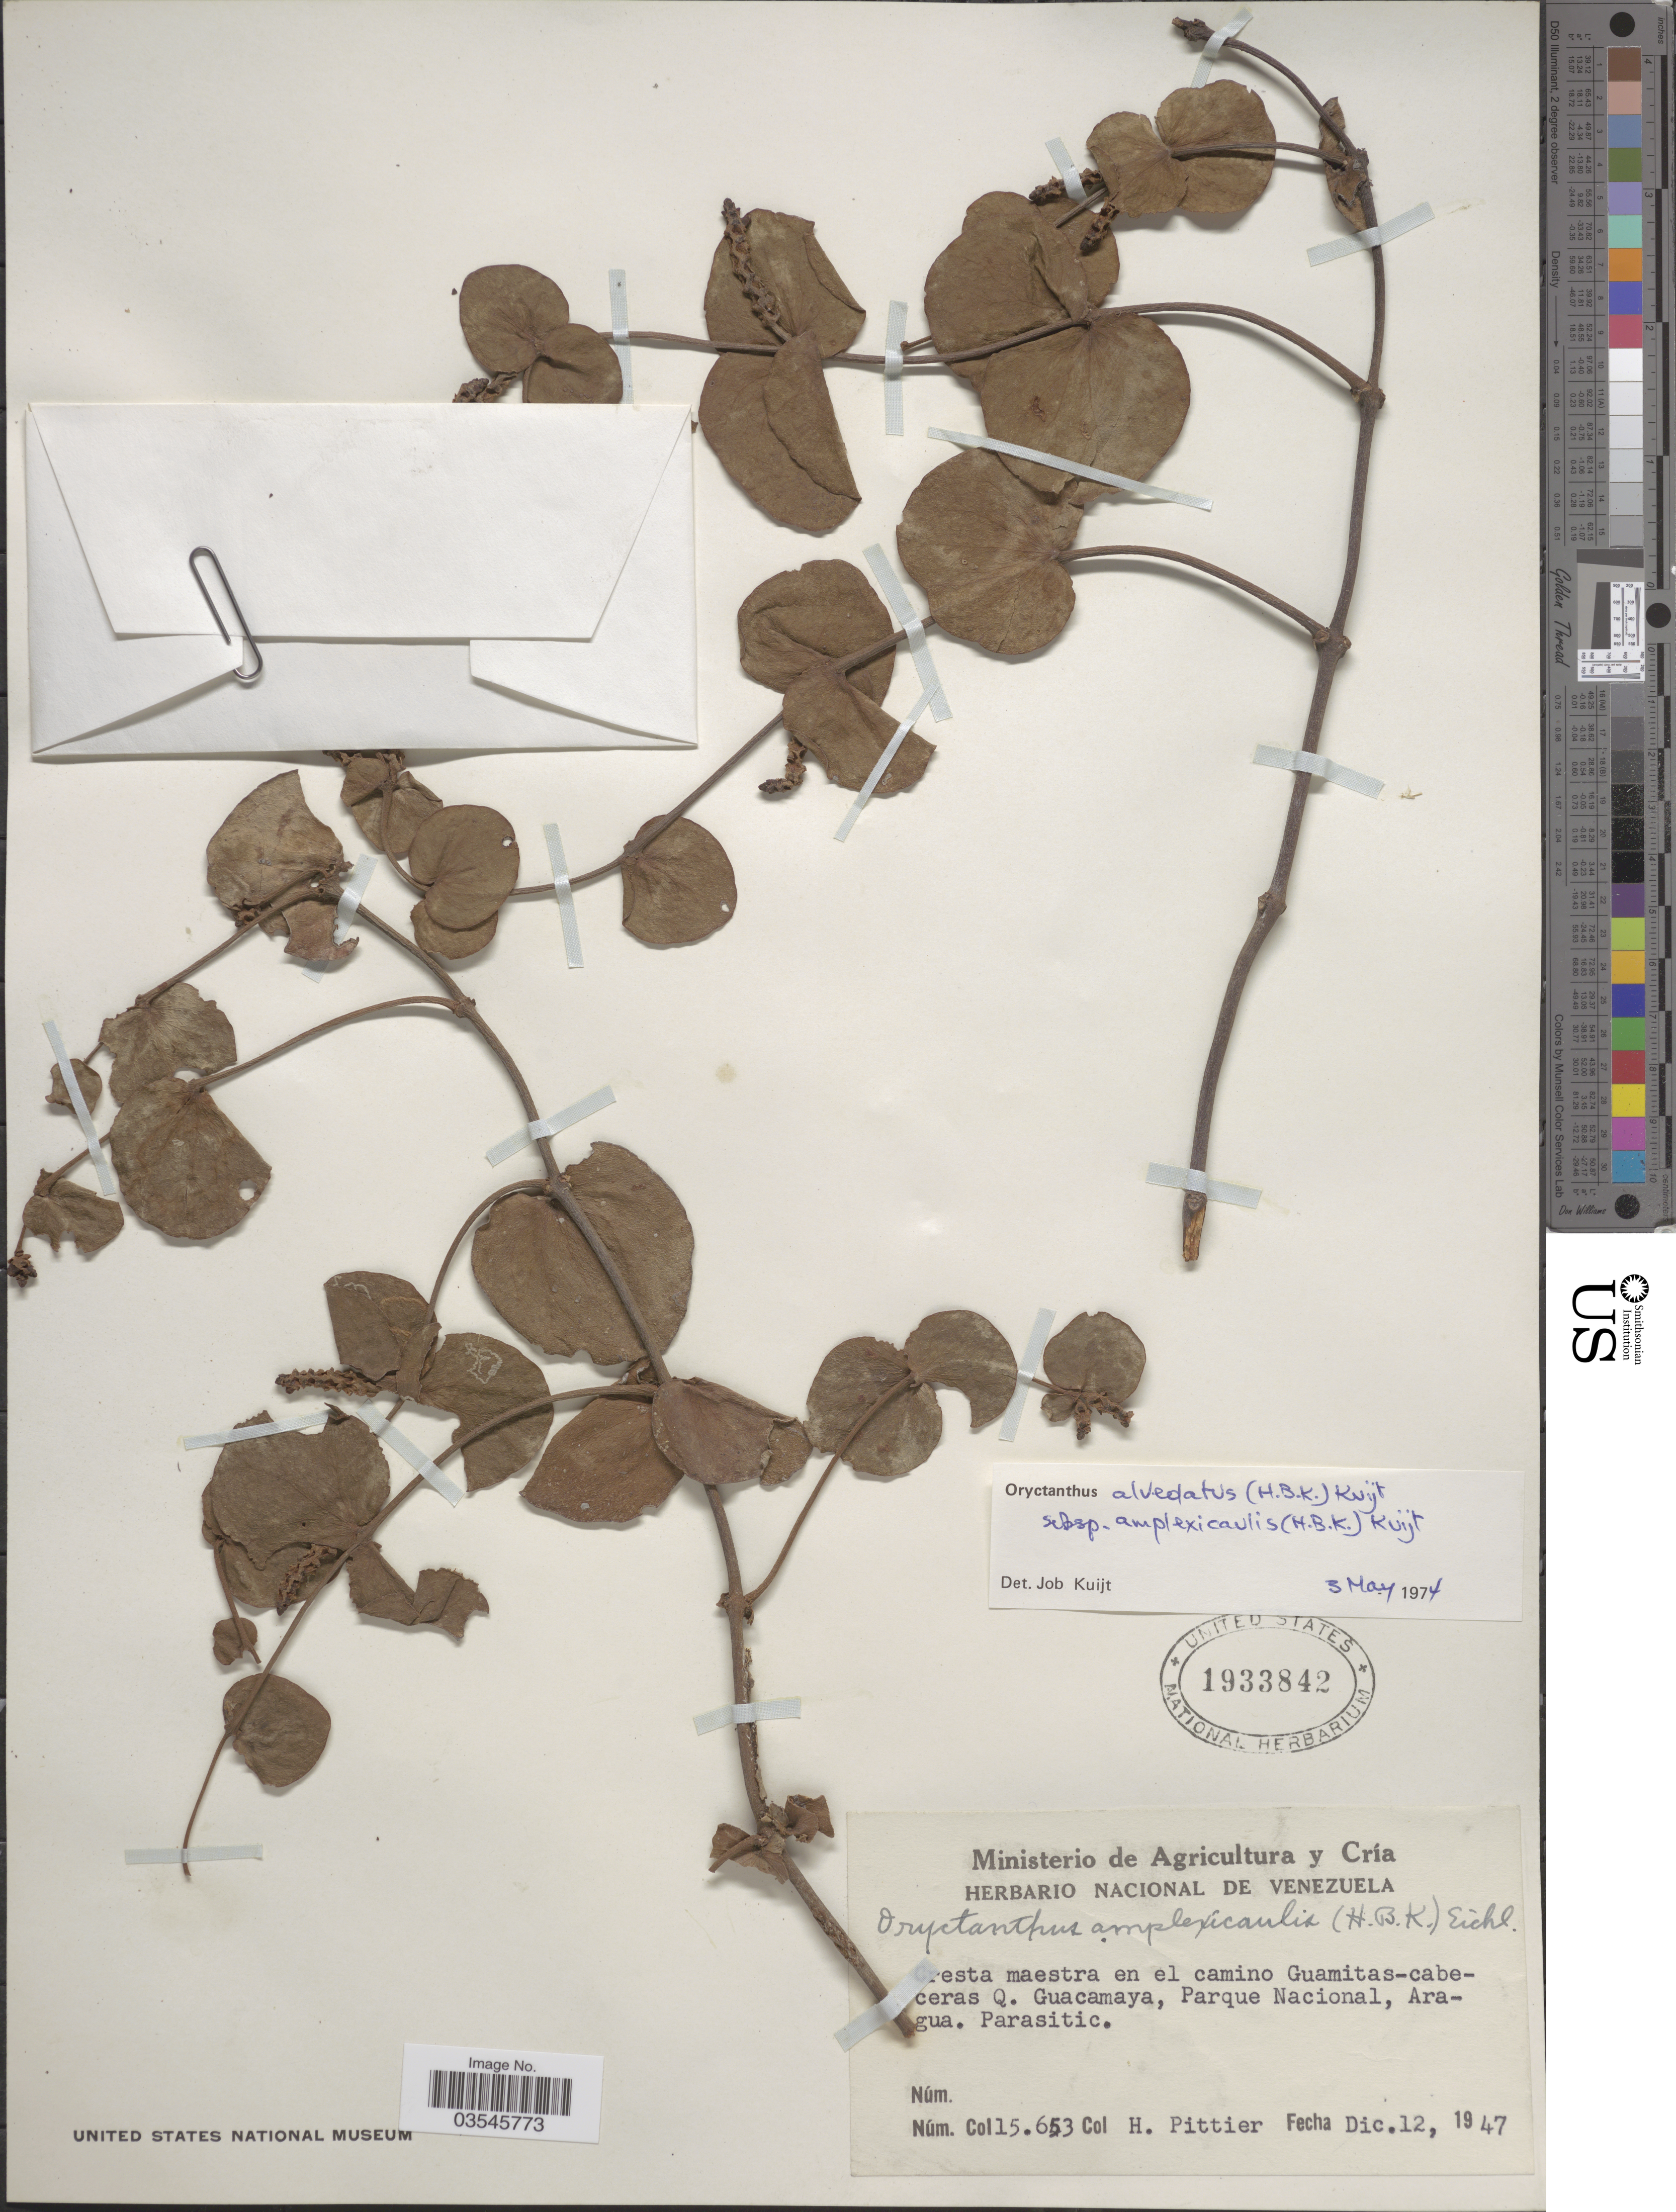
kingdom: Plantae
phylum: Tracheophyta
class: Magnoliopsida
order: Santalales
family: Loranthaceae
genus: Oryctanthus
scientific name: Oryctanthus alveolatus subsp. amplexicaulis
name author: (Kunth) Kuijt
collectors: H. F. Pittier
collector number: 15653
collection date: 1947-12-12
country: Venezuela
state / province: Aragua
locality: Cresta maestra en el camino Guamitas-cabeceras Q. Guacamaya, Parque Nacional, Aragua.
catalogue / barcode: US 1933842